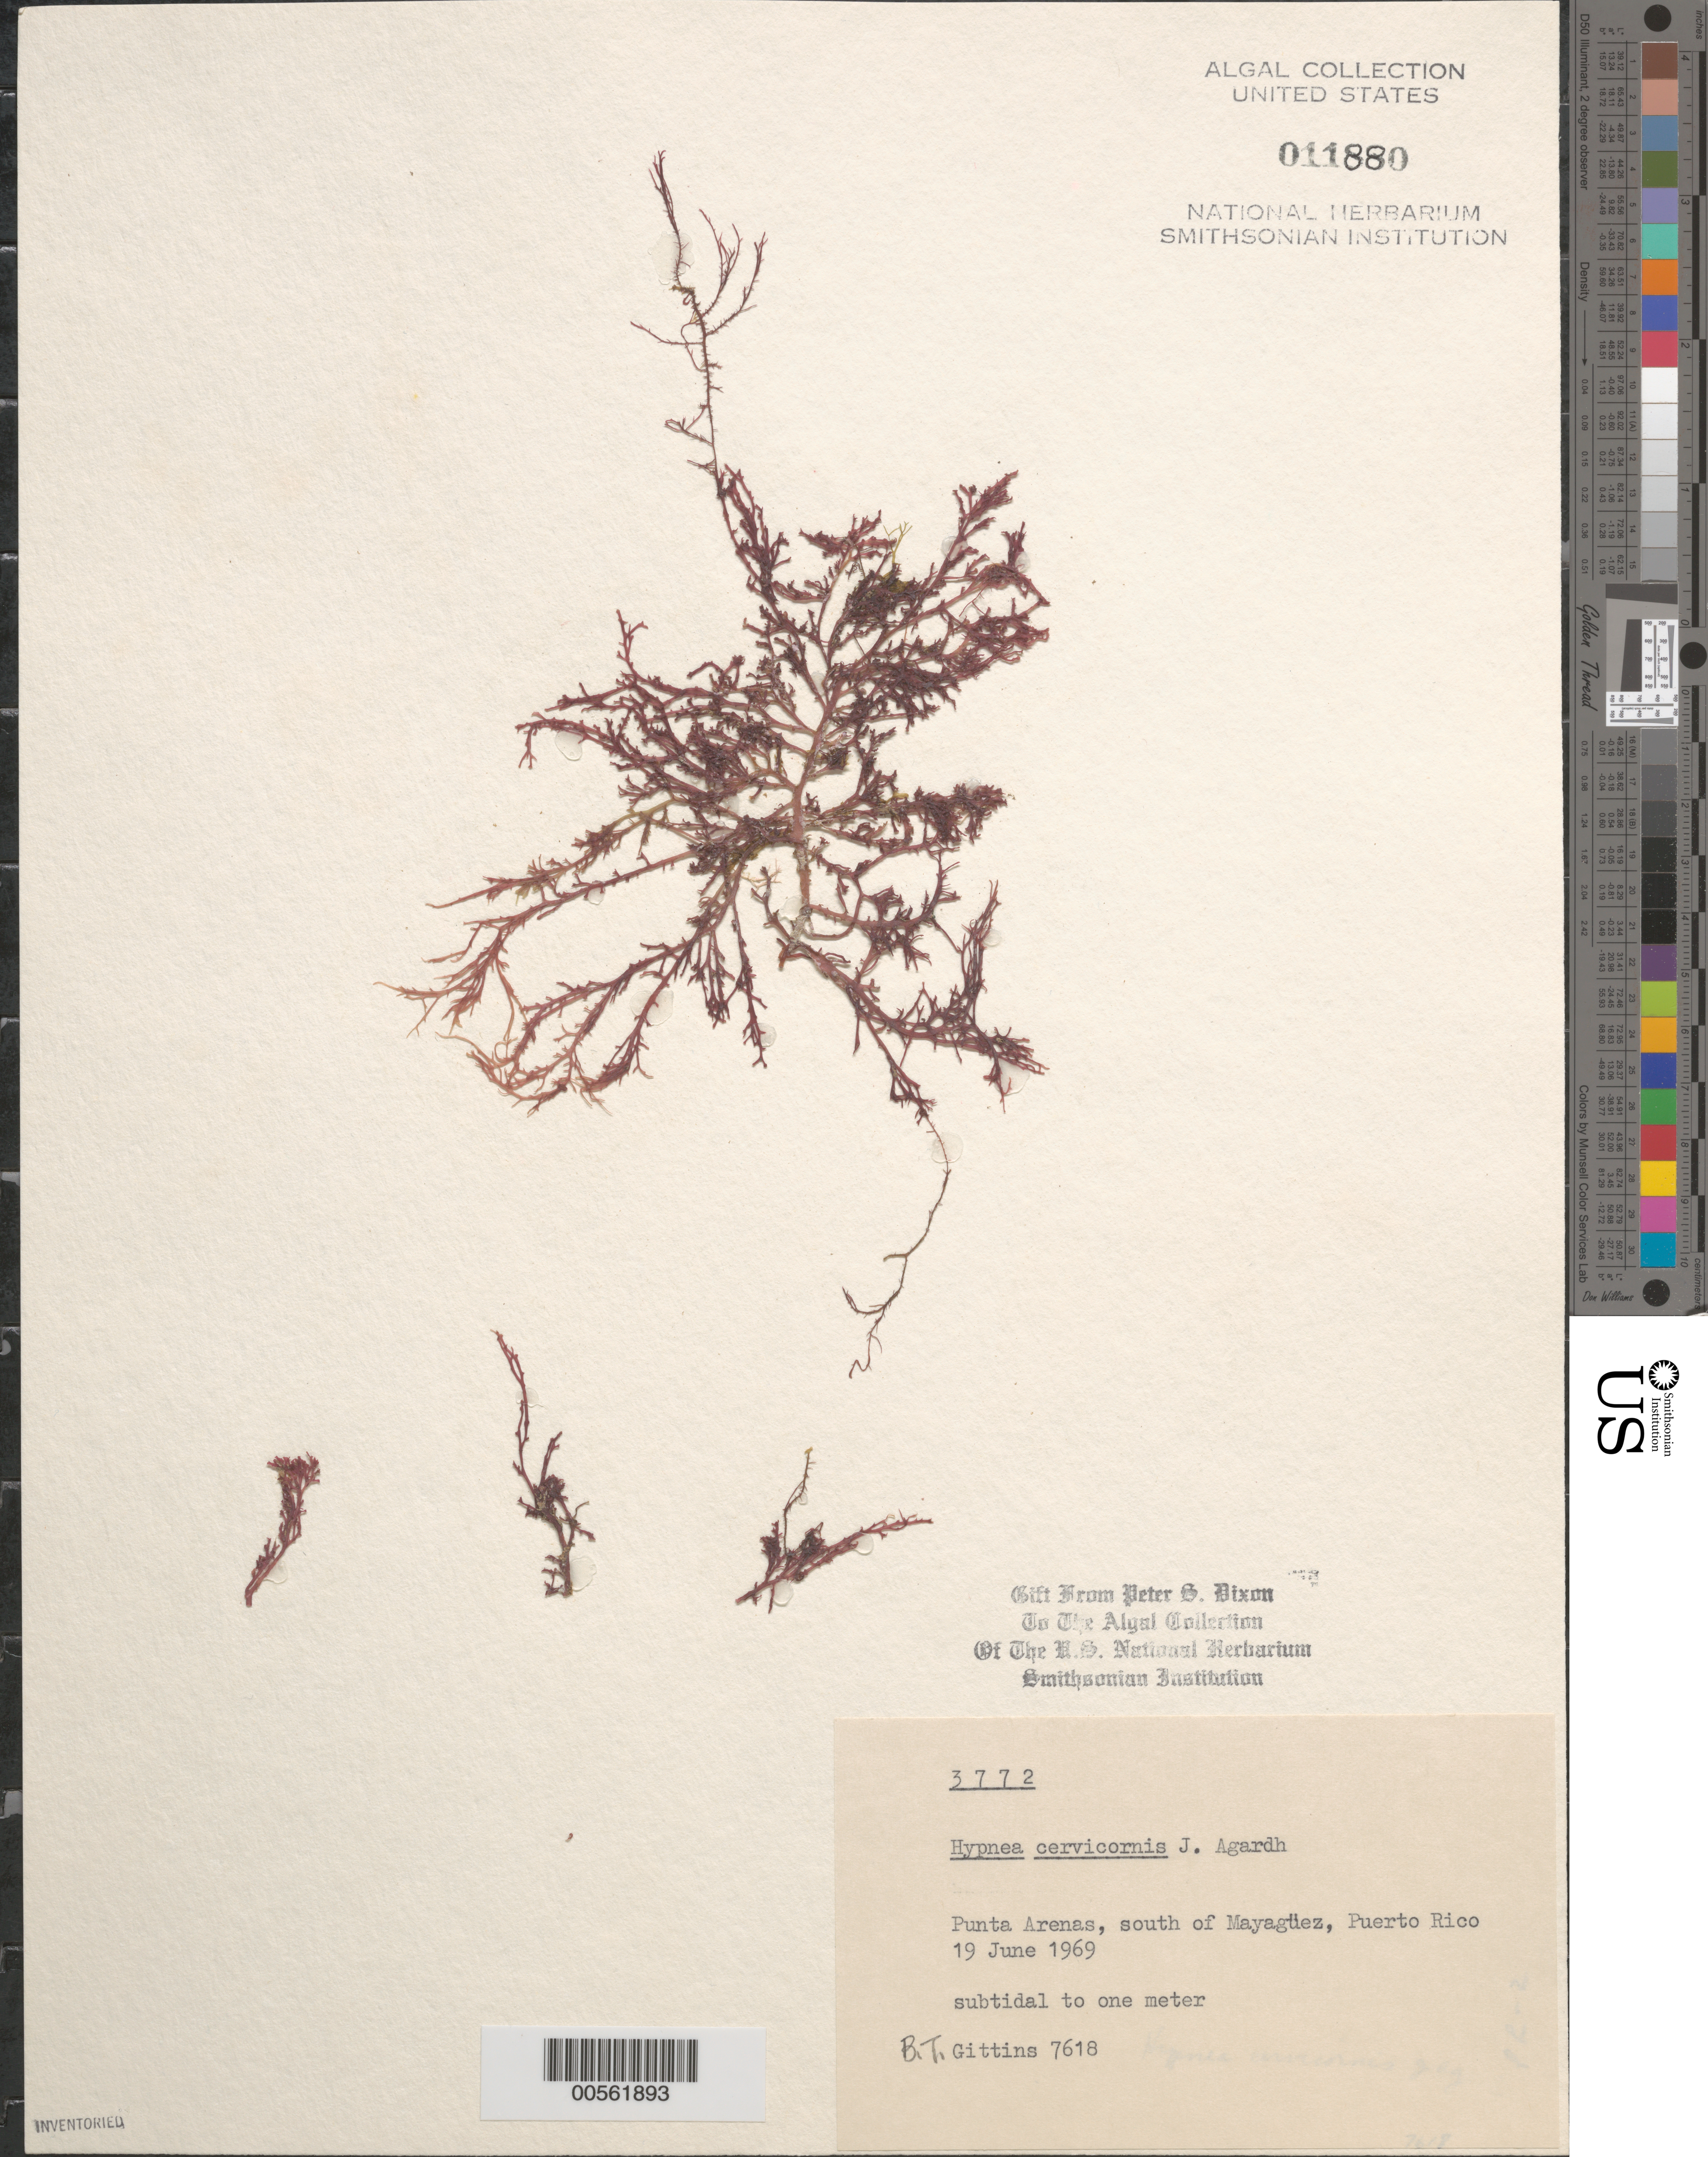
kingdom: Plantae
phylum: Rhodophyta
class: Florideophyceae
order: Gigartinales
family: Cystocloniaceae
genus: Hypnea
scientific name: Hypnea cervicornis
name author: J. Agardh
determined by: Dixon, P. S.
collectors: B. Gittins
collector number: BTG 7618 & PSD 3772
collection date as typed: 19 Jun 1969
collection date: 1969-06-19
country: Puerto Rico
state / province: Mayaguez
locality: Punta arenas, south of mayaguez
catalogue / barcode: US 11880